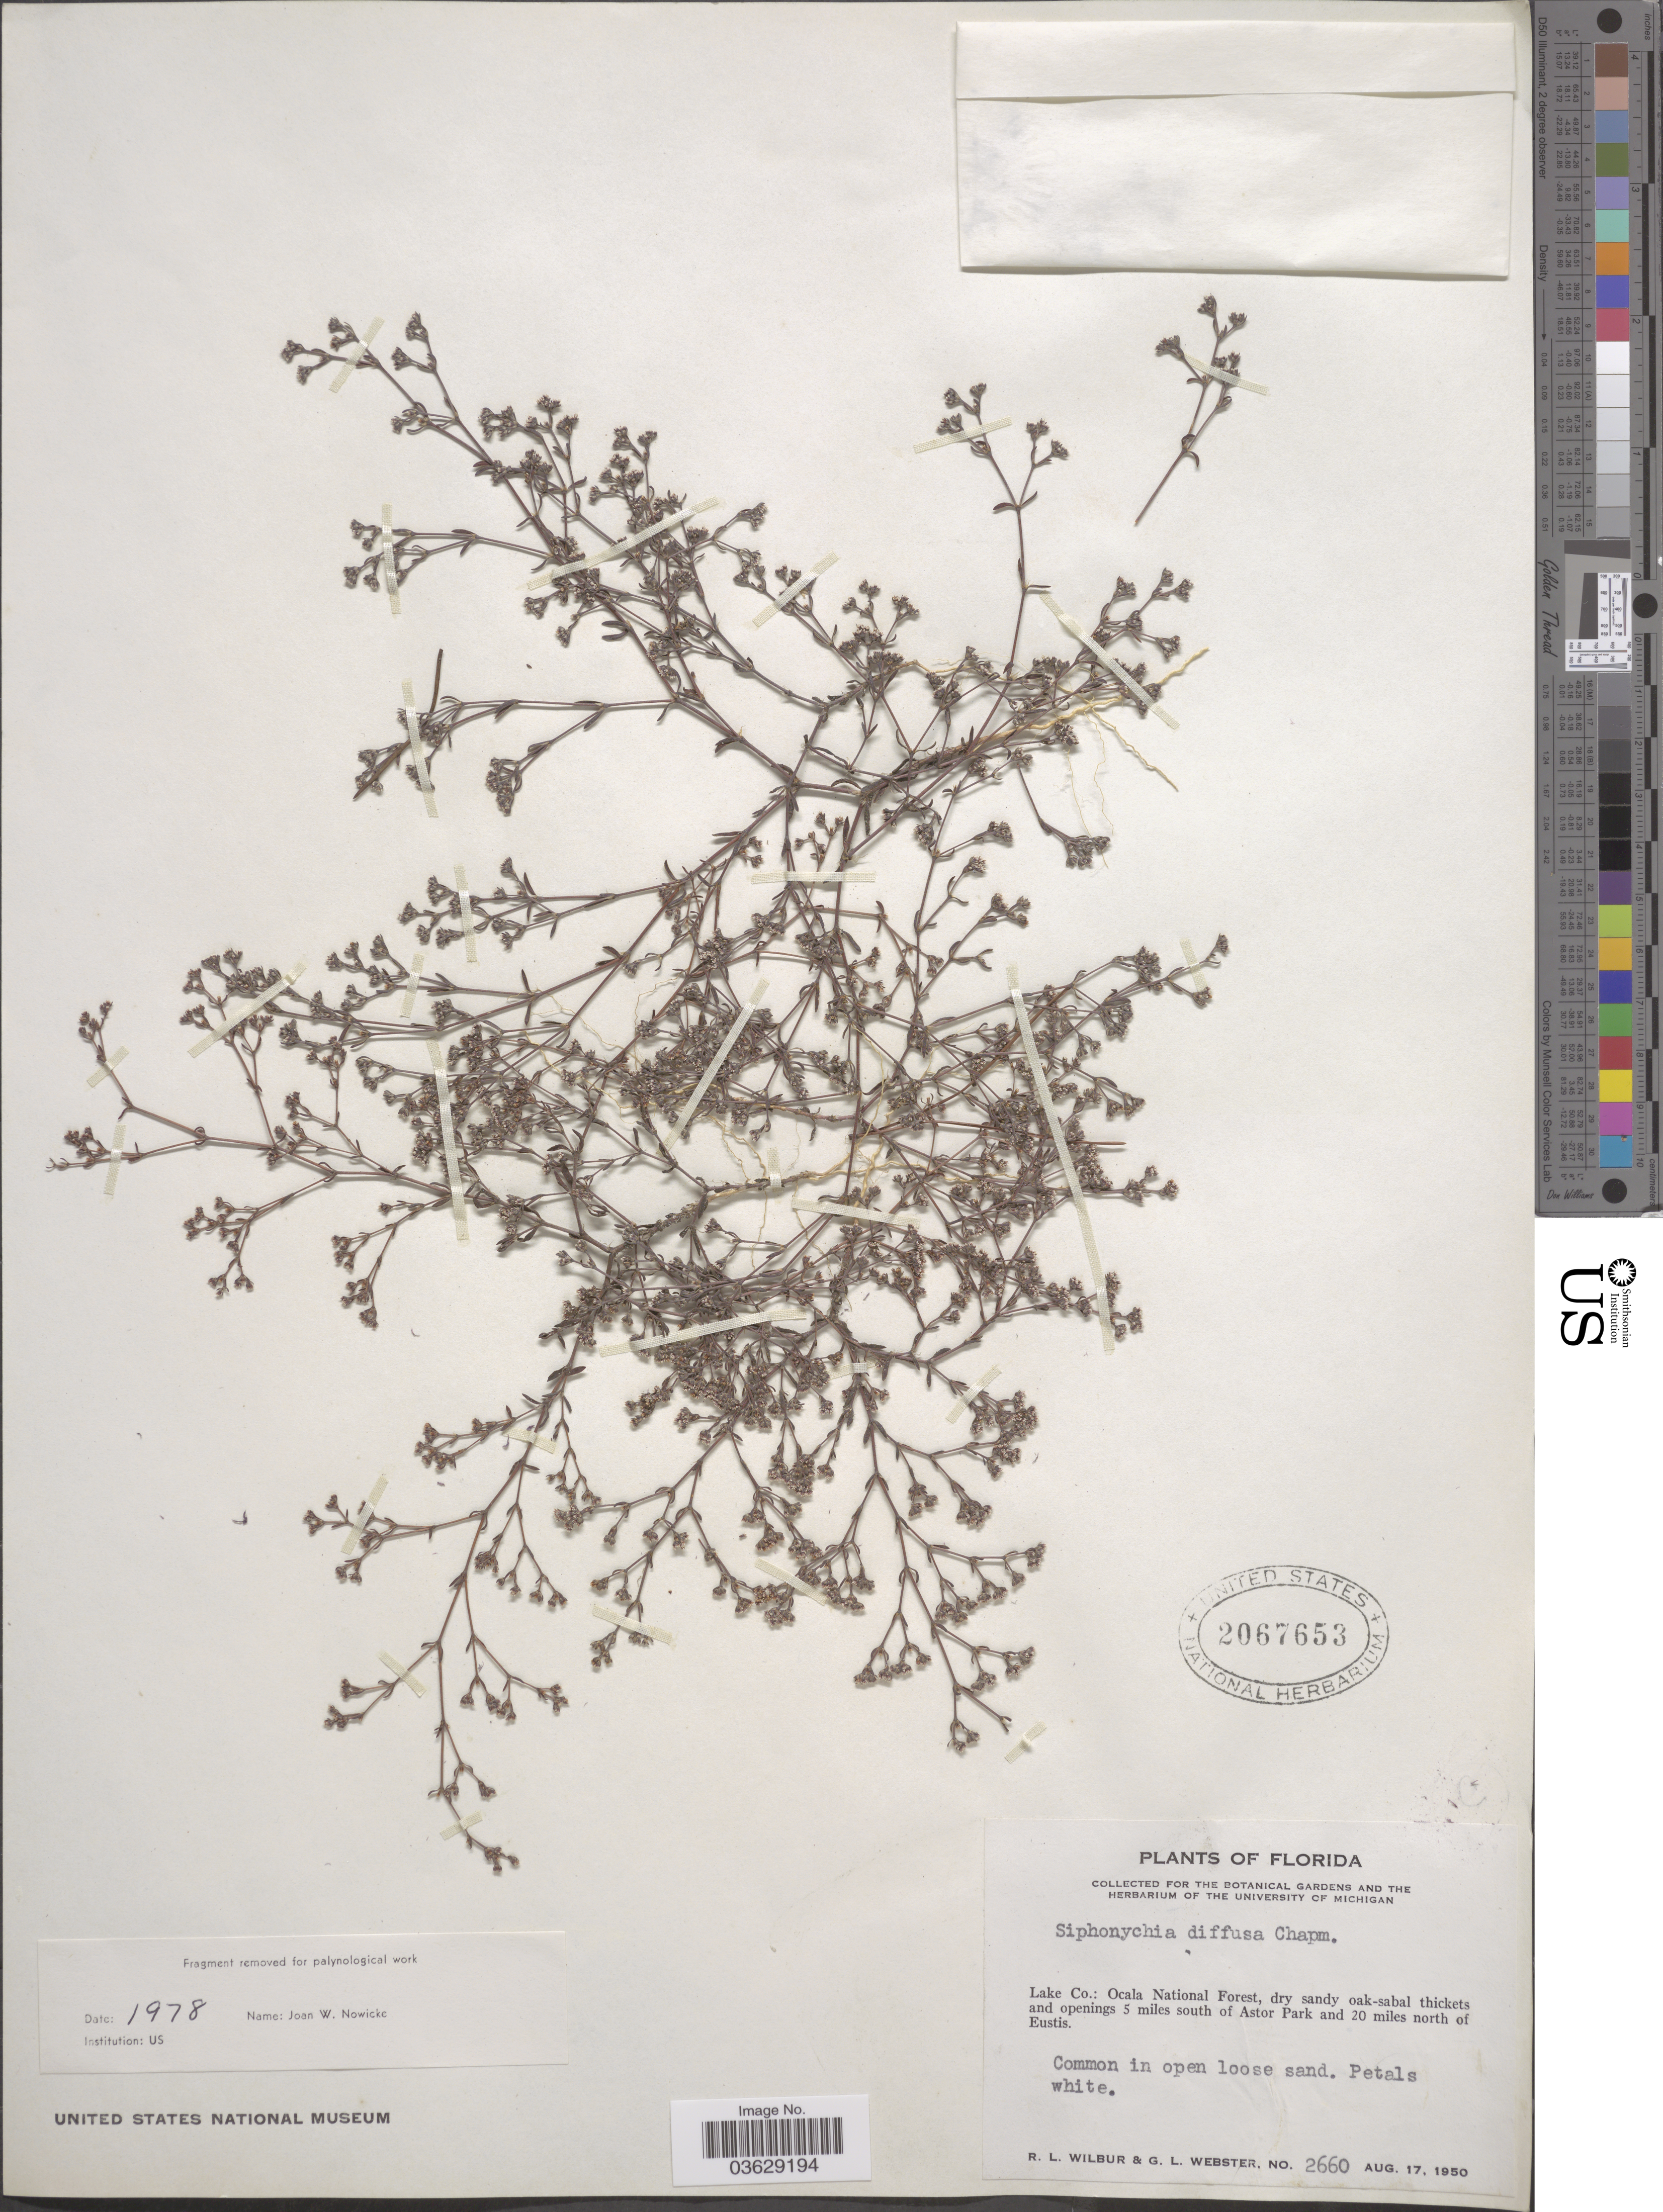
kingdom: Plantae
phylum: Tracheophyta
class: Magnoliopsida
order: Caryophyllales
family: Caryophyllaceae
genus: Paronychia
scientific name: Paronychia patula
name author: Shinners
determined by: Strong, Mark T., (BOT), Smithsonian Institution - National Museum of Natural History (UNITED STATES)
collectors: R. L. Wilbur & G. L. Webster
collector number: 2660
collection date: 1950-08-17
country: United States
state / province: Florida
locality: Lake Co.: Ocala National Forest, dry sandy oak-sabal thickets and openings 5 miles south of Astor Park and 20 miles north of Eustis.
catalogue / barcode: US 2067653